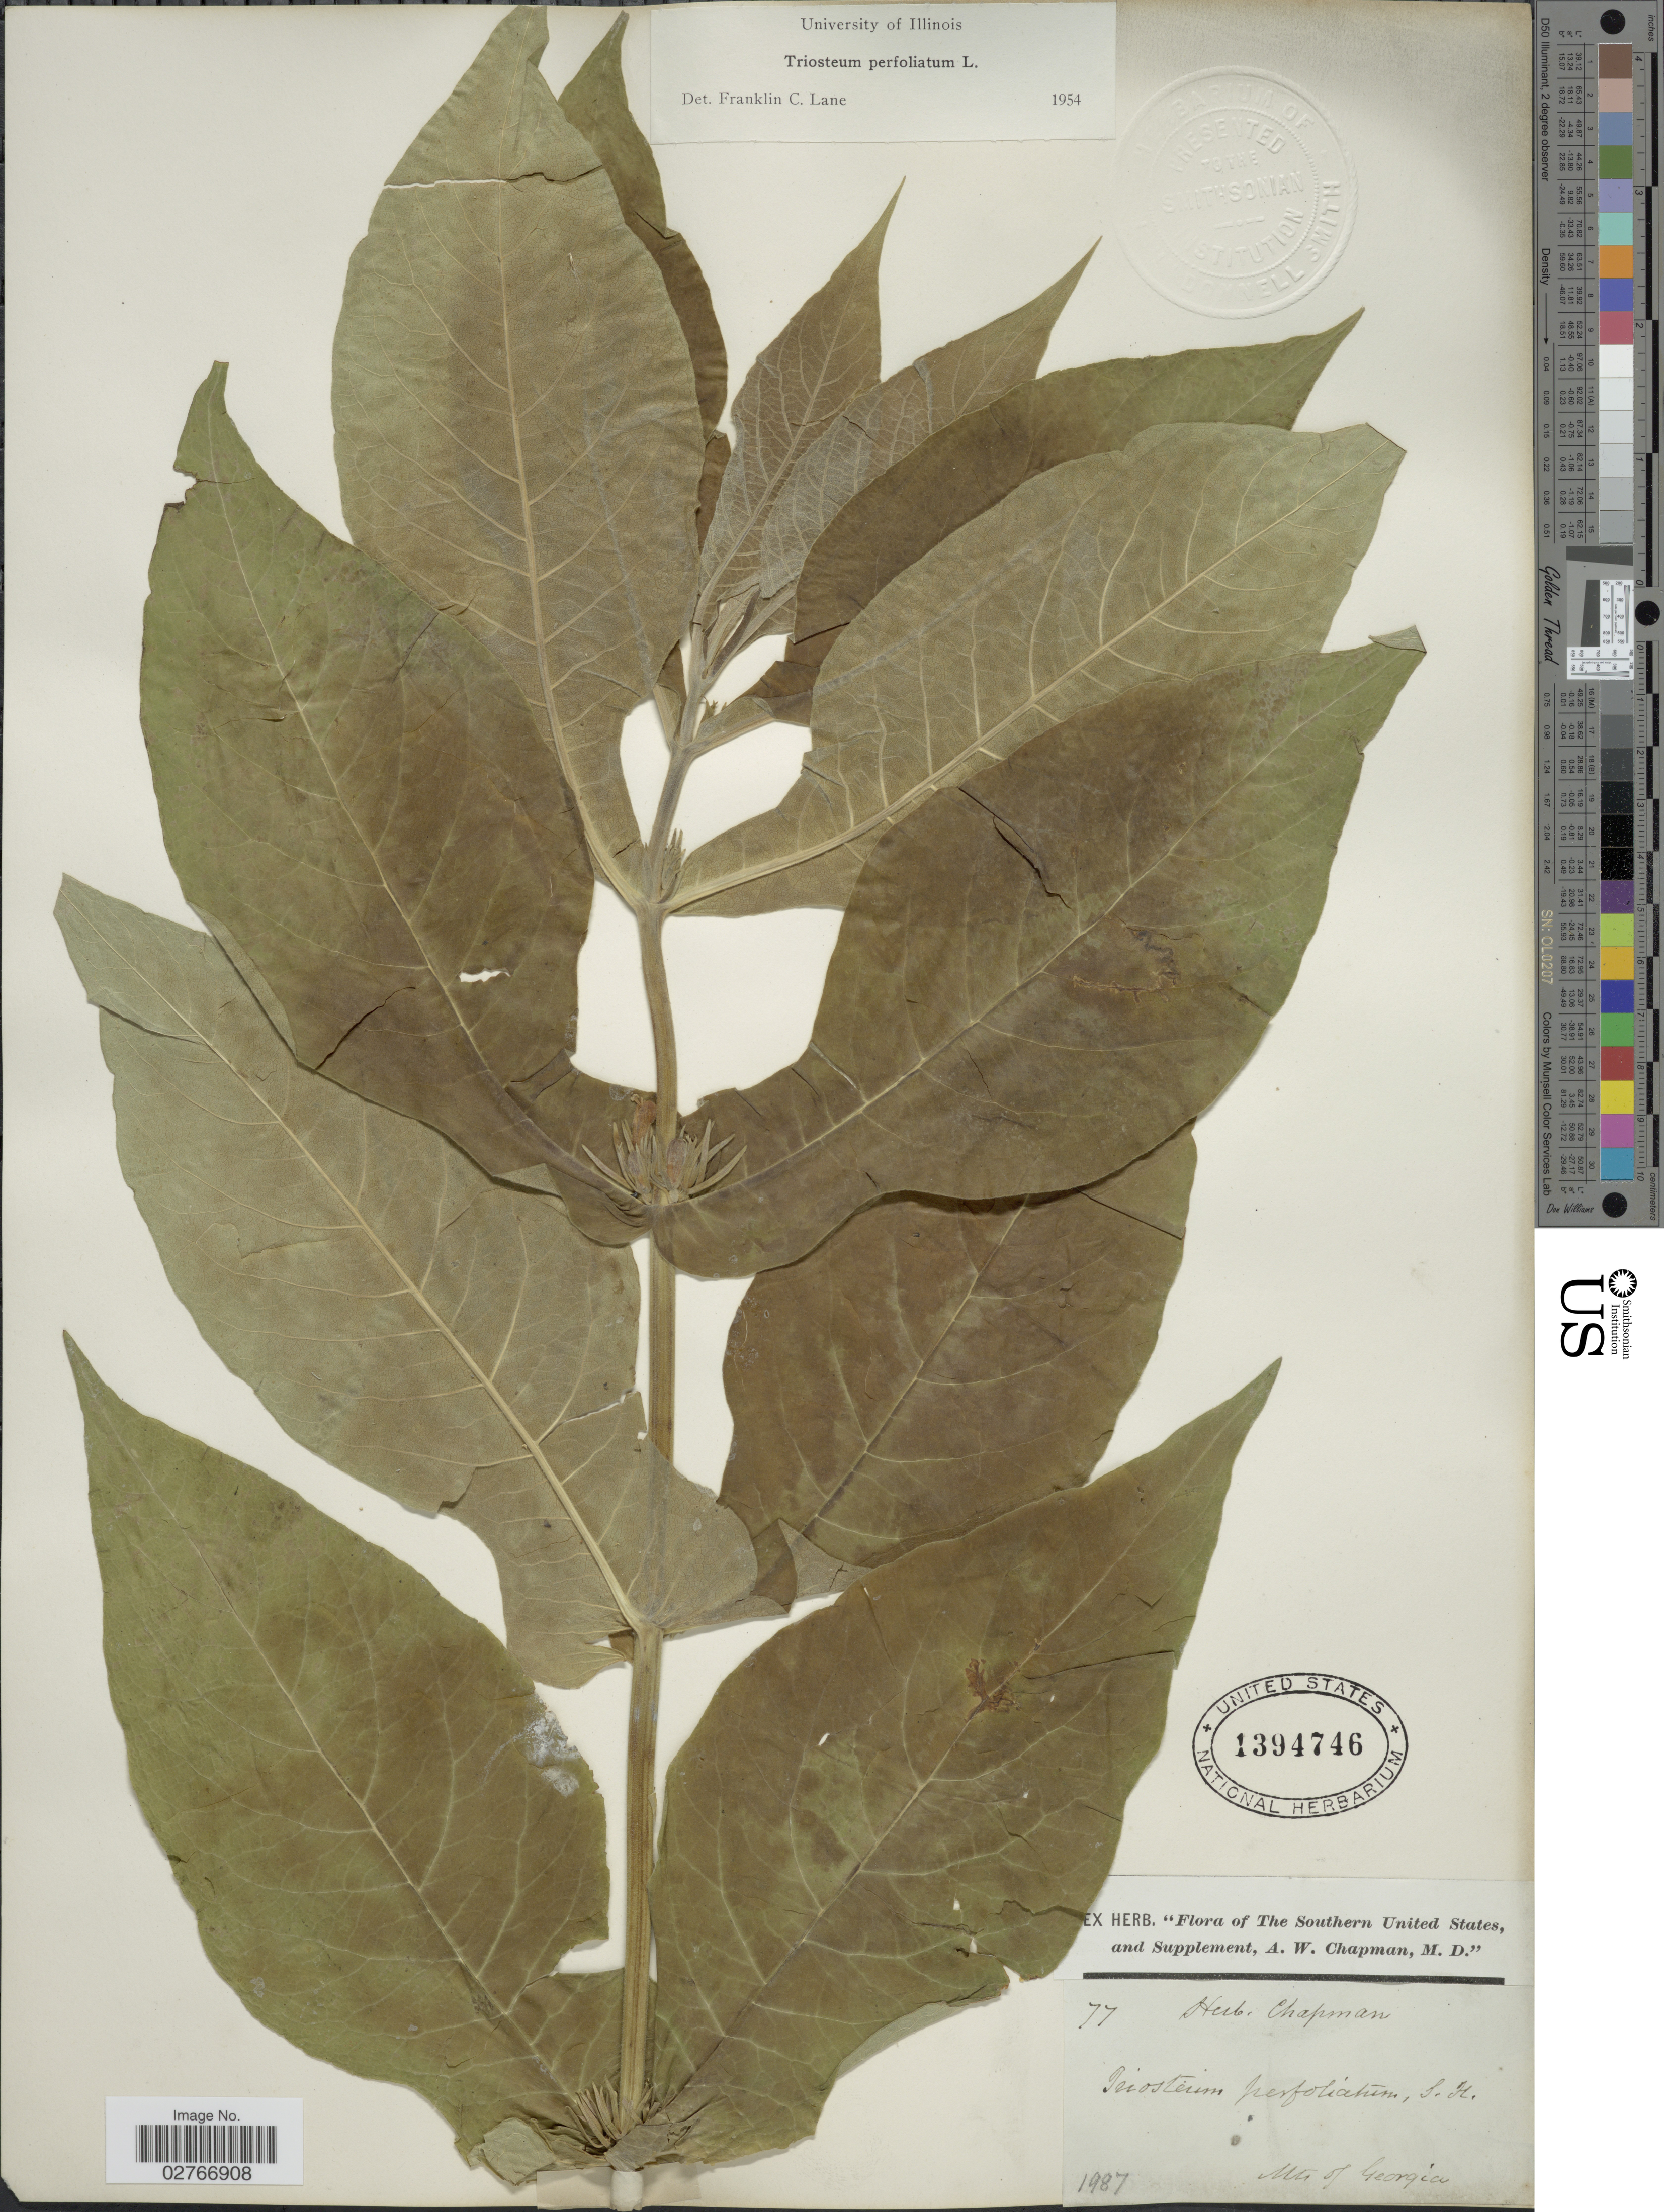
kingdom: Plantae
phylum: Tracheophyta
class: Magnoliopsida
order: Dipsacales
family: Caprifoliaceae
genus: Triosteum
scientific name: Triosteum perfoliatum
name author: L.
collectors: A. W. Chapman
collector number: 77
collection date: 1987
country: United States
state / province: Georgia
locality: The Southern United States, and Supplement. Mts. of Georgia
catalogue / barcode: US 1394746